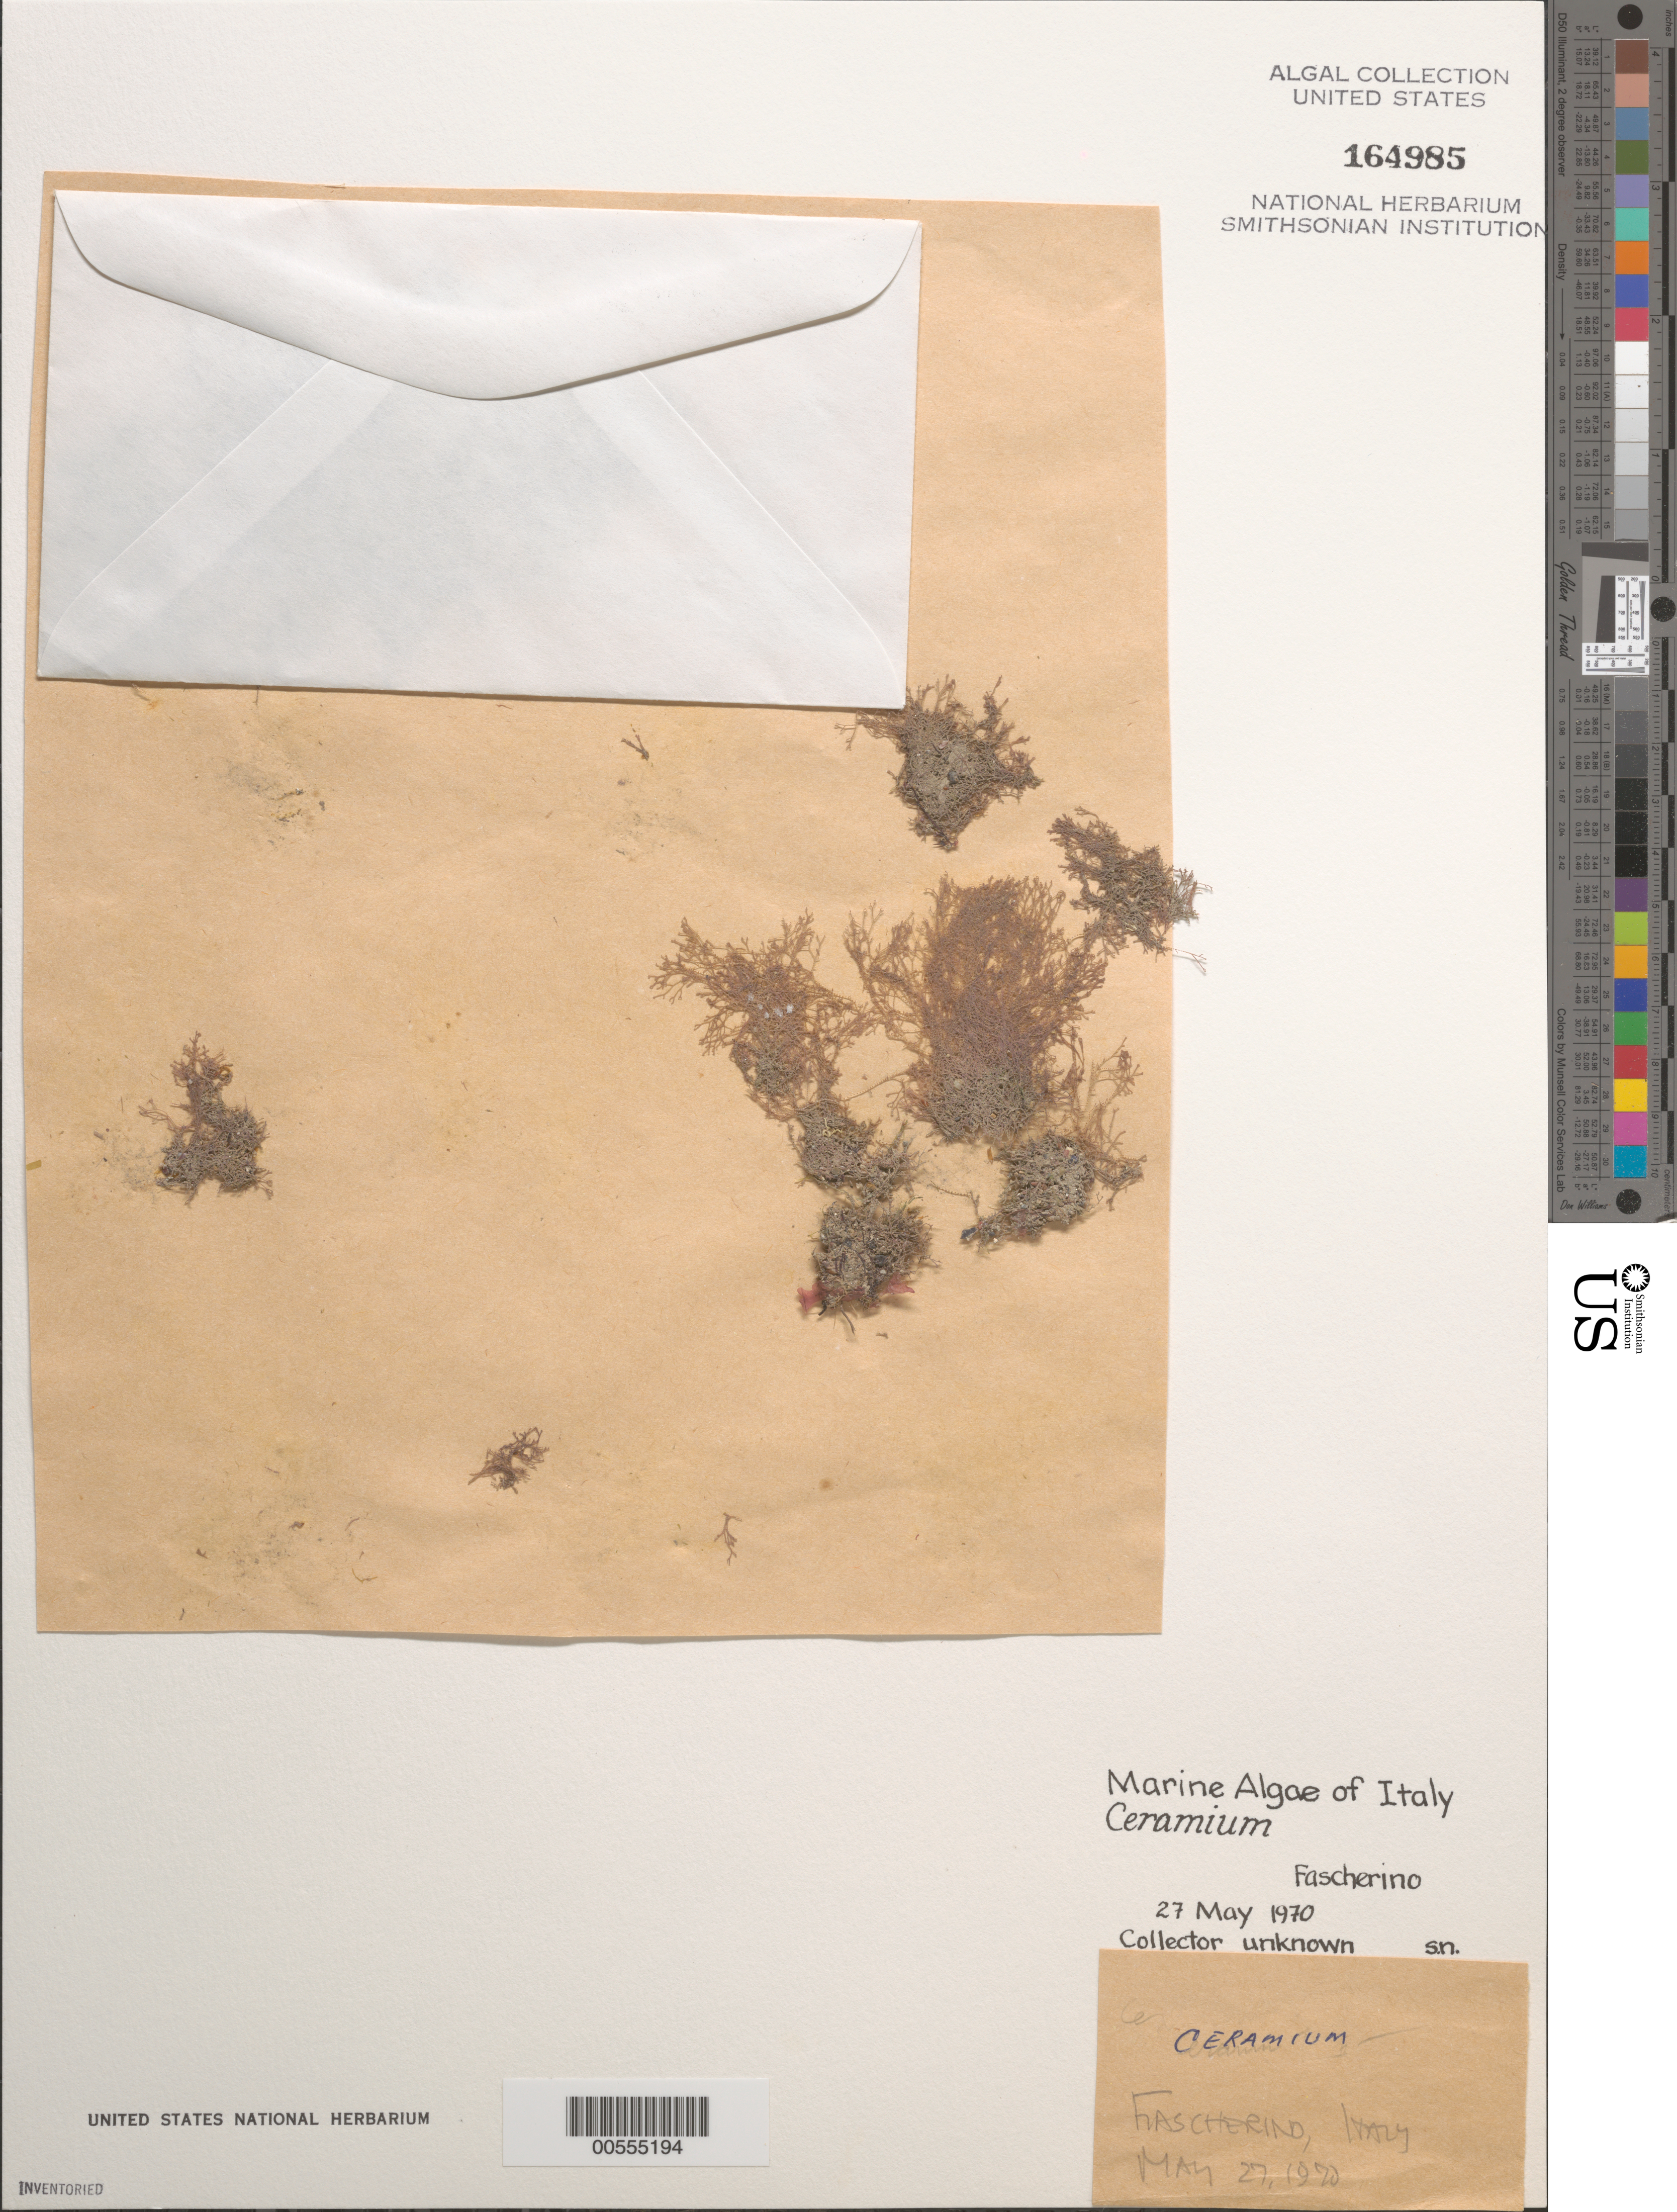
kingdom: Plantae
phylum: Rhodophyta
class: Florideophyceae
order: Ceramiales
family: Ceramiaceae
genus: Ceramium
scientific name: Ceramium sp.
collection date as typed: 27 May 1970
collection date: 1970-05-27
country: Italy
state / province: Liguria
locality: Fiascherino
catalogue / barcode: US 164985